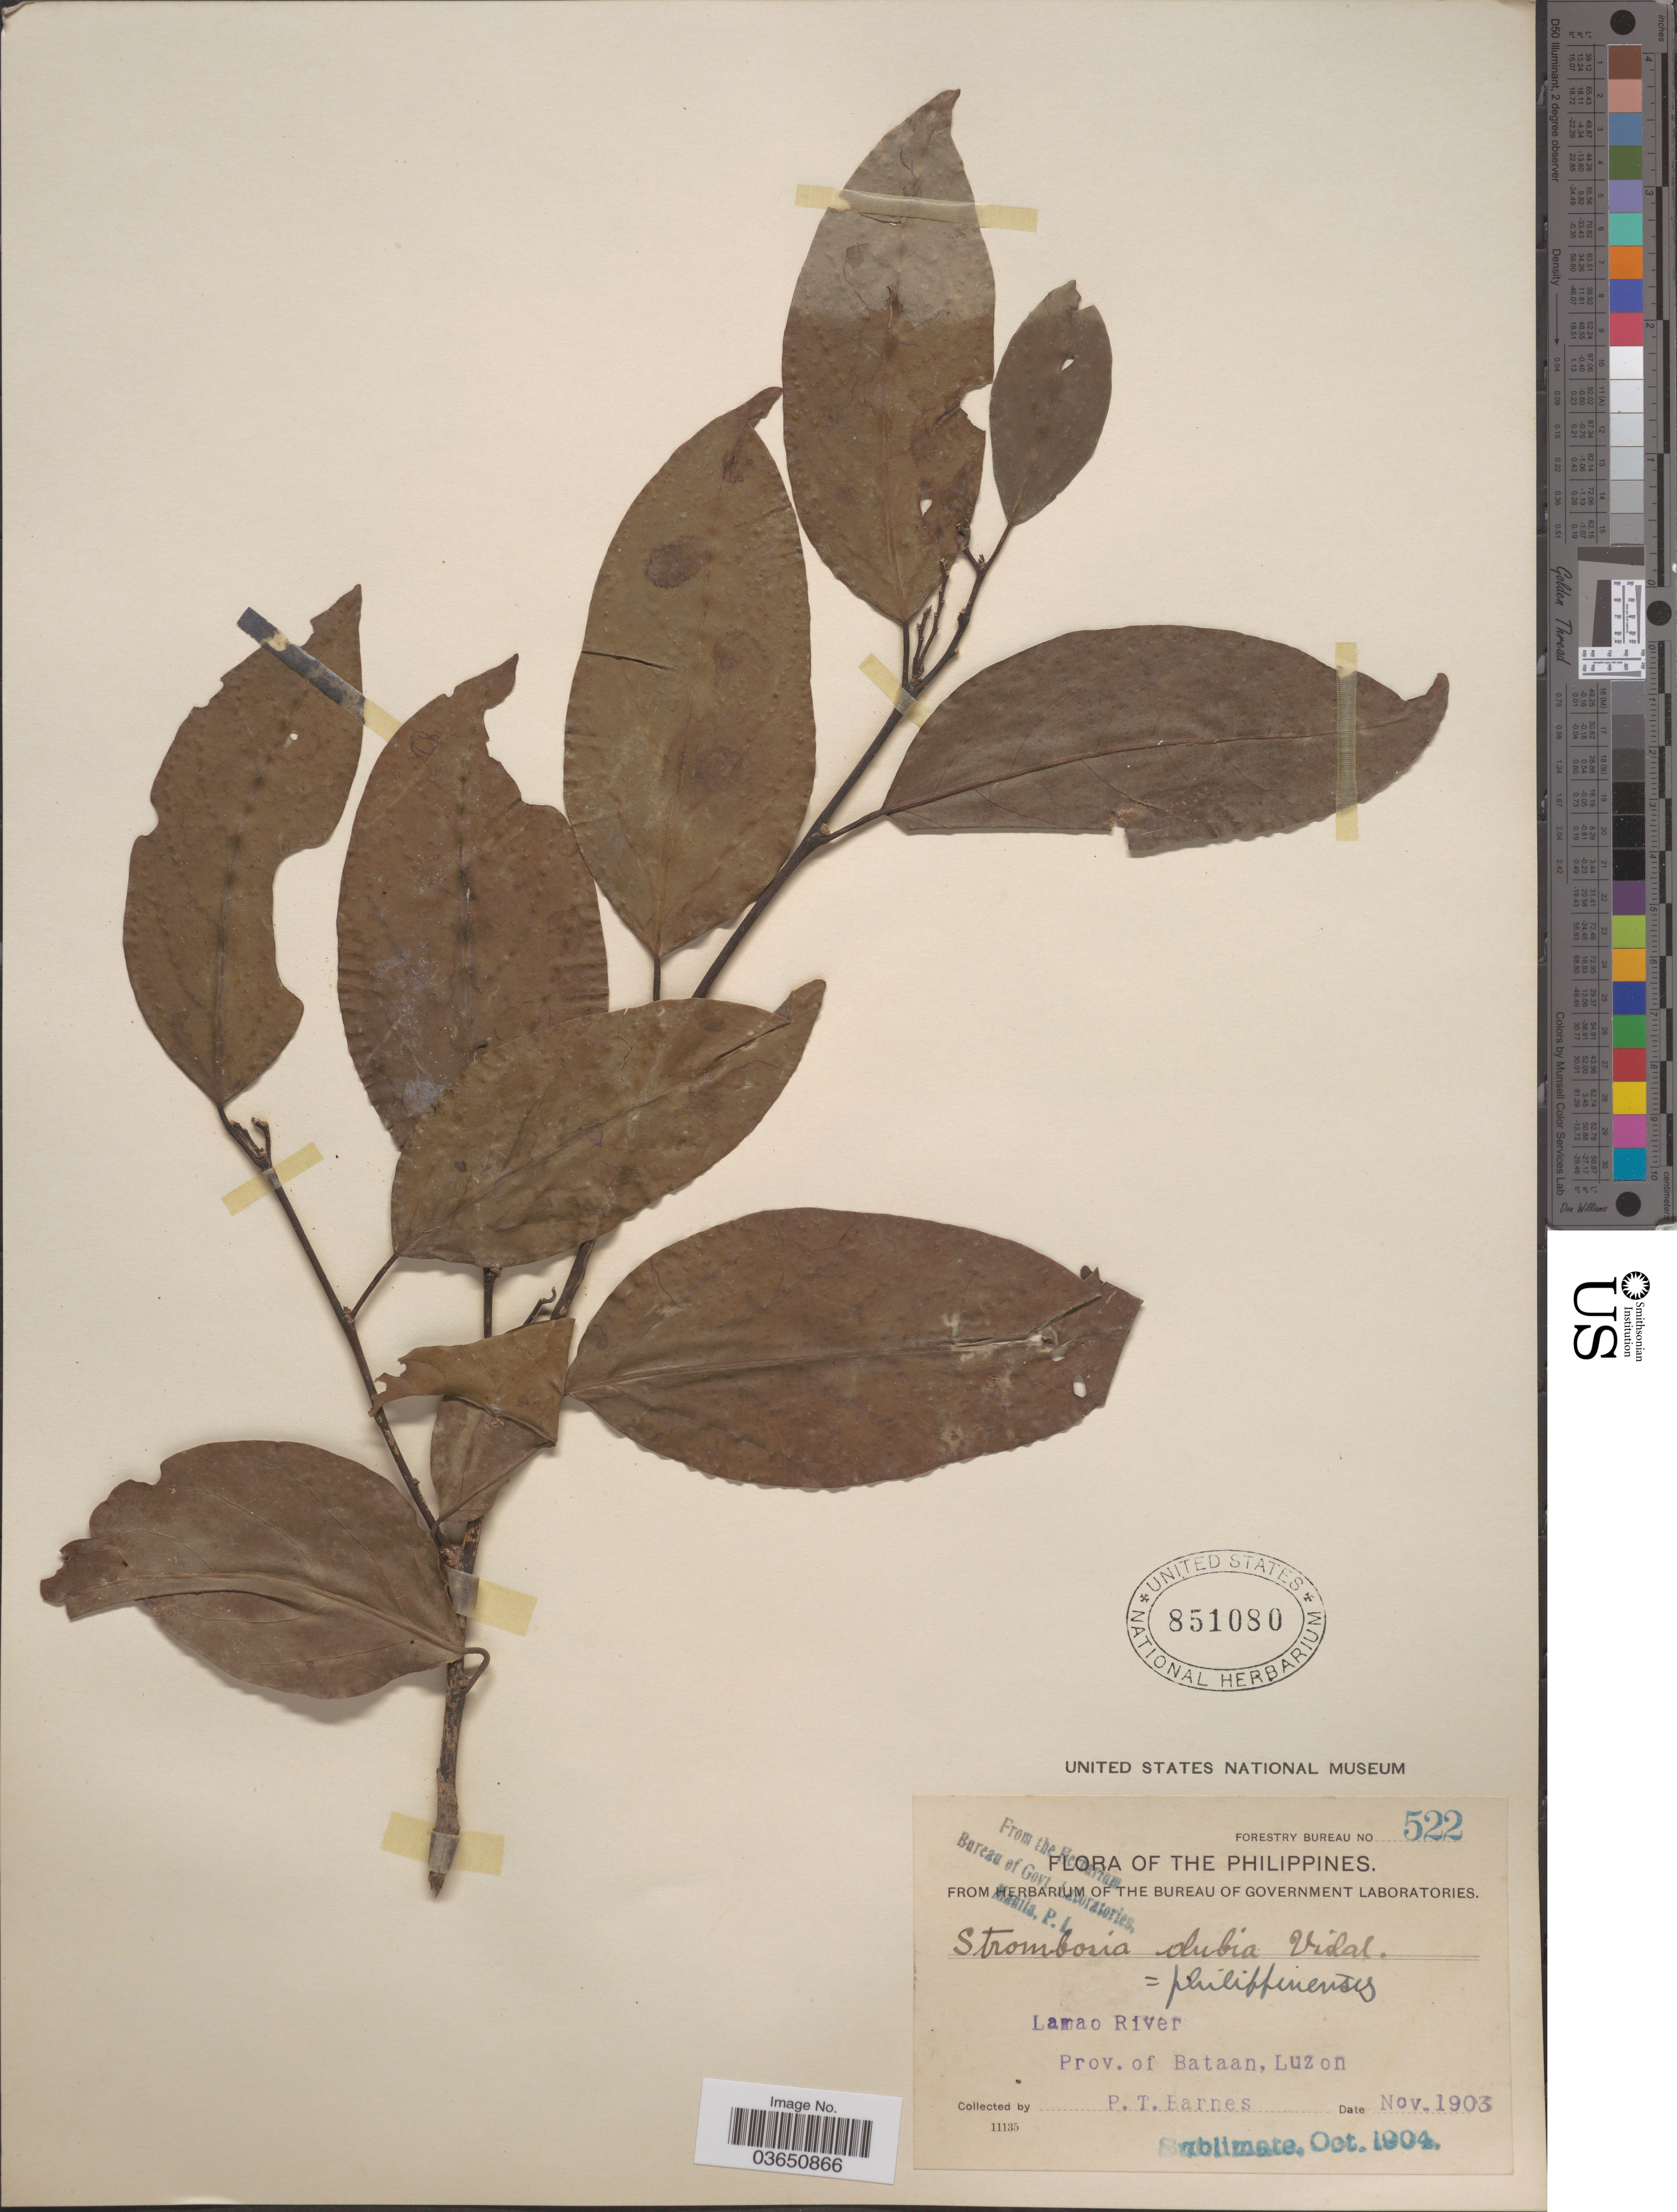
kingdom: Plantae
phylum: Tracheophyta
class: Magnoliopsida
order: Santalales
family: Strombosiaceae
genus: Strombosia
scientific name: Strombosia philippinensis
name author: (Baill.) Rolfe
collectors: P. Barnes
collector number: Forestry Bureau 522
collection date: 1903-11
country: Philippines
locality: Lamao River. Prov. of Bataan, Luzon.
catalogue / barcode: US 851080